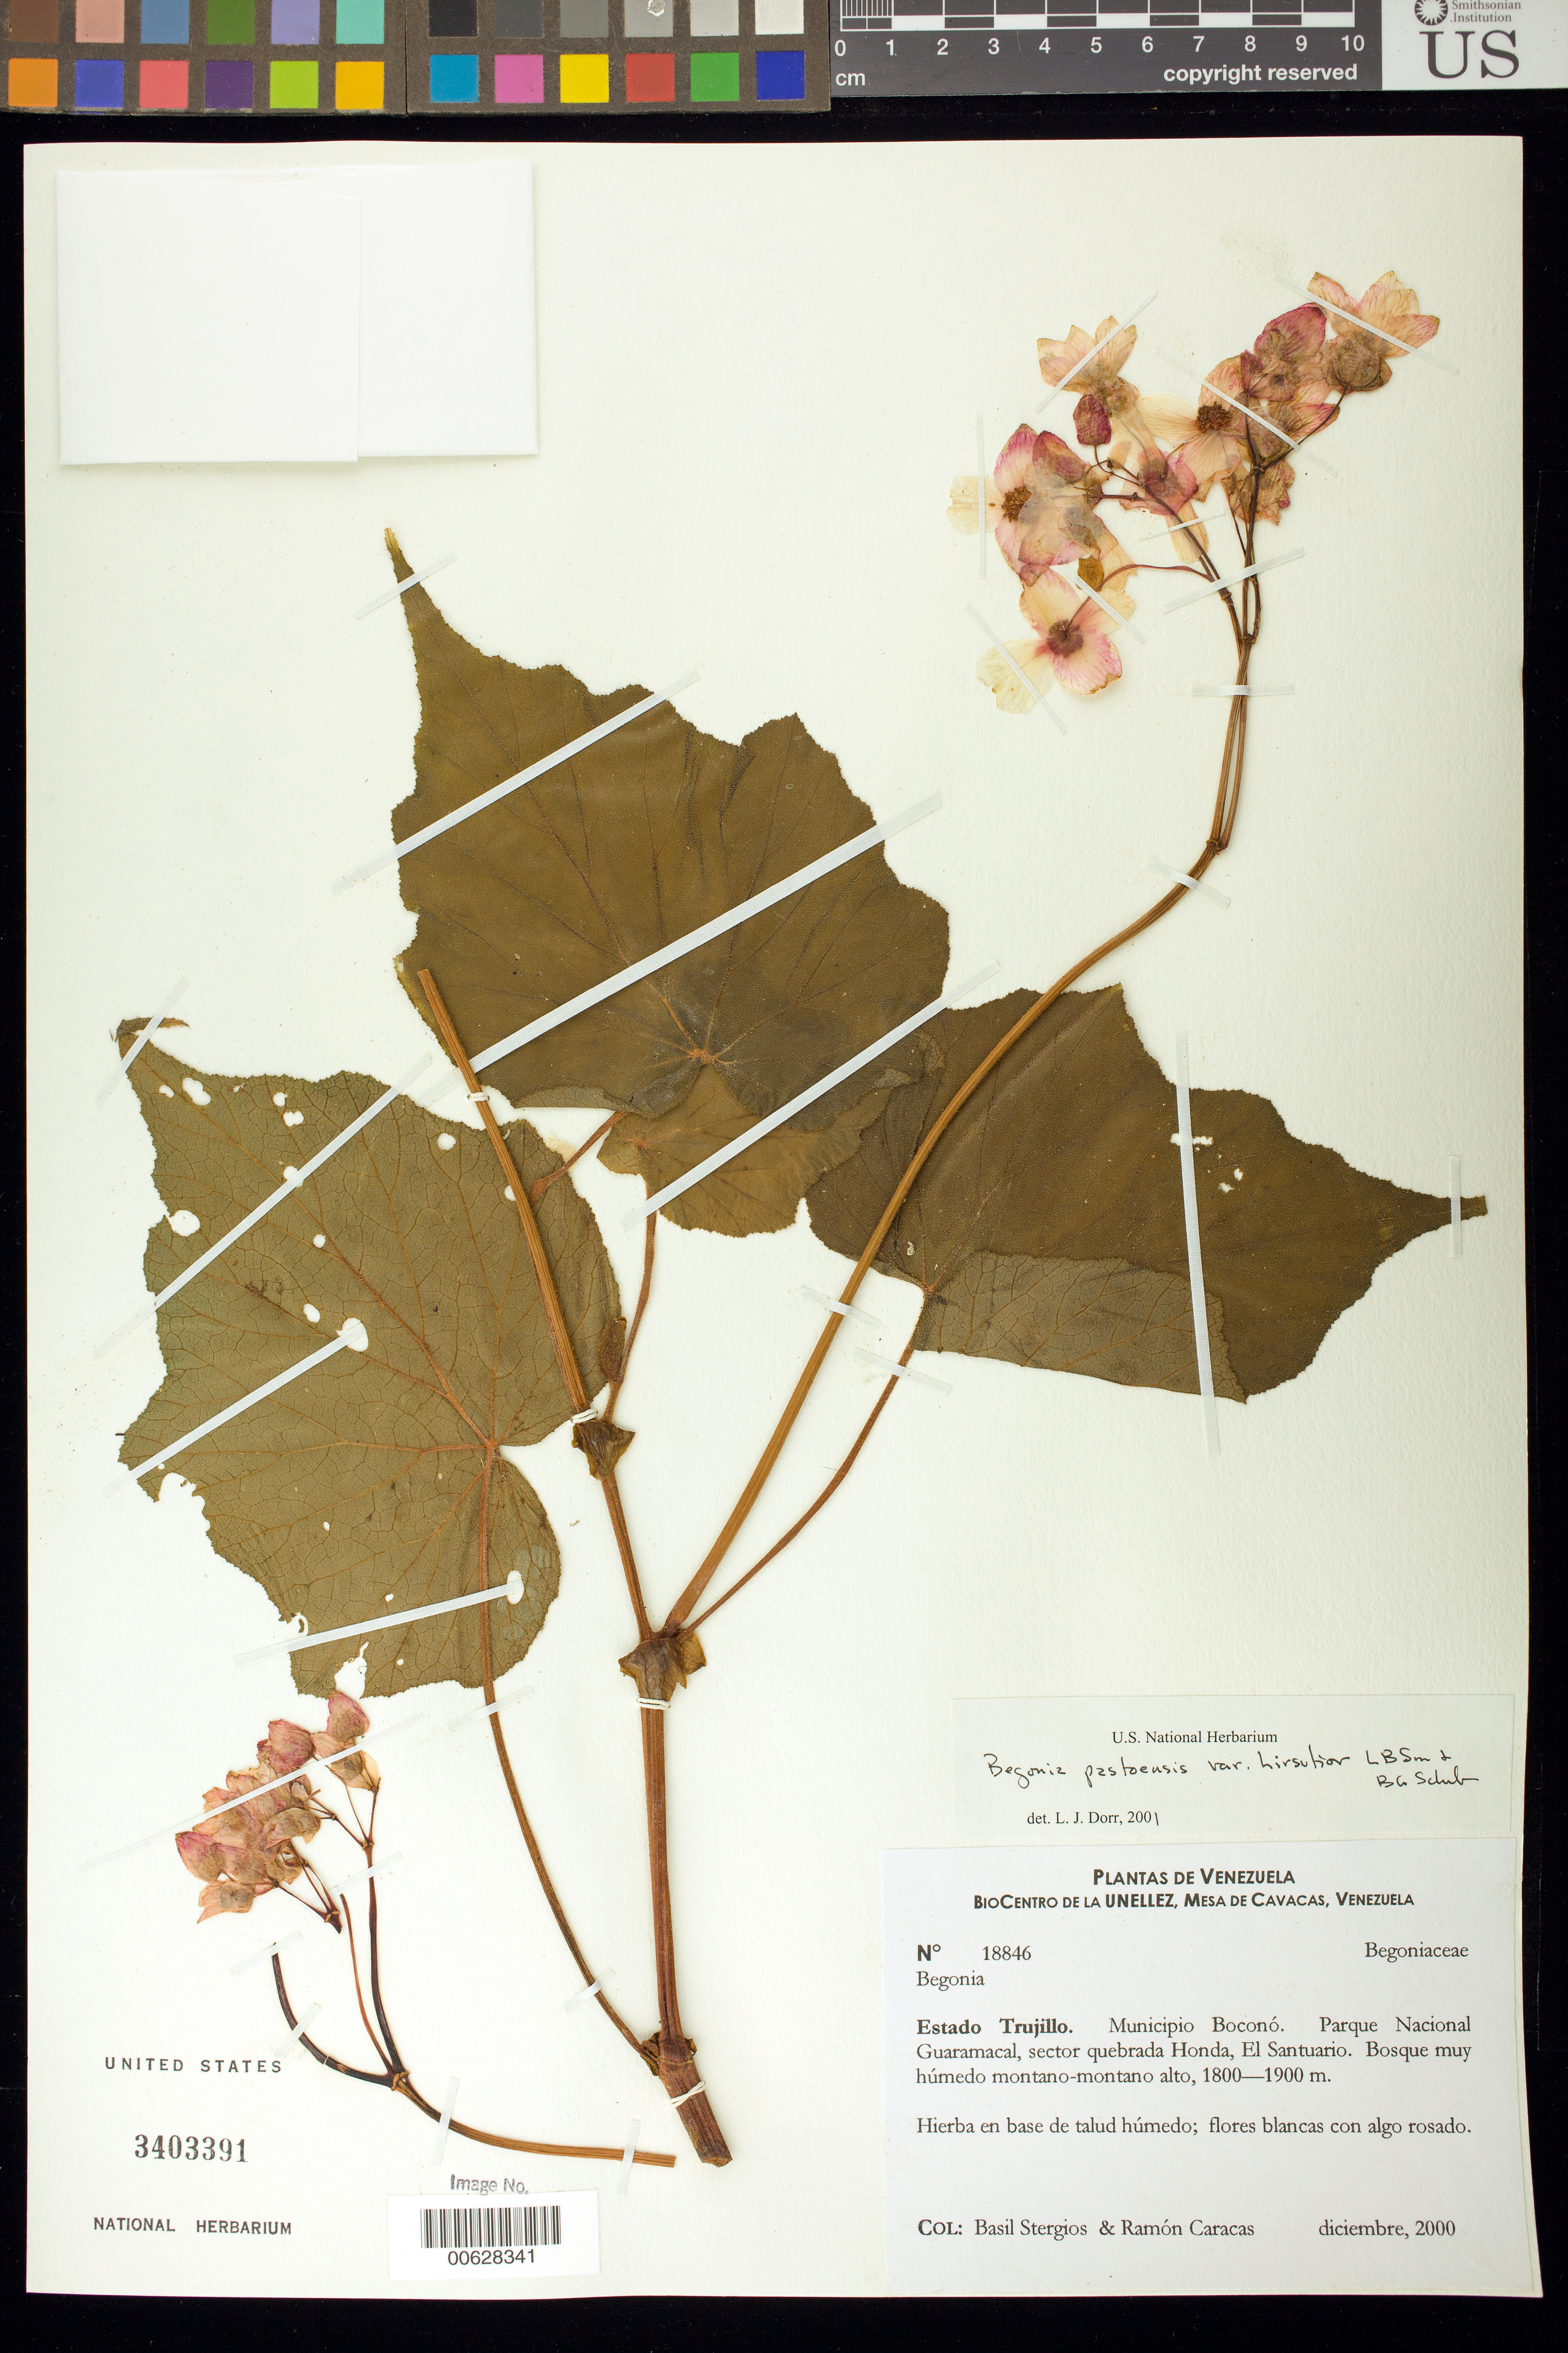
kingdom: Plantae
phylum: Tracheophyta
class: Magnoliopsida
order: Cucurbitales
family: Begoniaceae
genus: Begonia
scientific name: Begonia pastoensis var. hirsutior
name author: A. DC.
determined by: Dorr, L. J., (BOT), Smithsonian Institution - National Museum of Natural History (UNITED STATES)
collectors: B. G. Stergios & R. Caracas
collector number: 18846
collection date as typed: Dec 2000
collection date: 2000-12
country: Venezuela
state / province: Trujillo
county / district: Boconó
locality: Parque Nacional Guaramacal, quebrada Honda, El Santuario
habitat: Bosque muy húmedo montano-montano alto.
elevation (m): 1800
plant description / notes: MO, PORT, US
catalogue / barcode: US 3403391